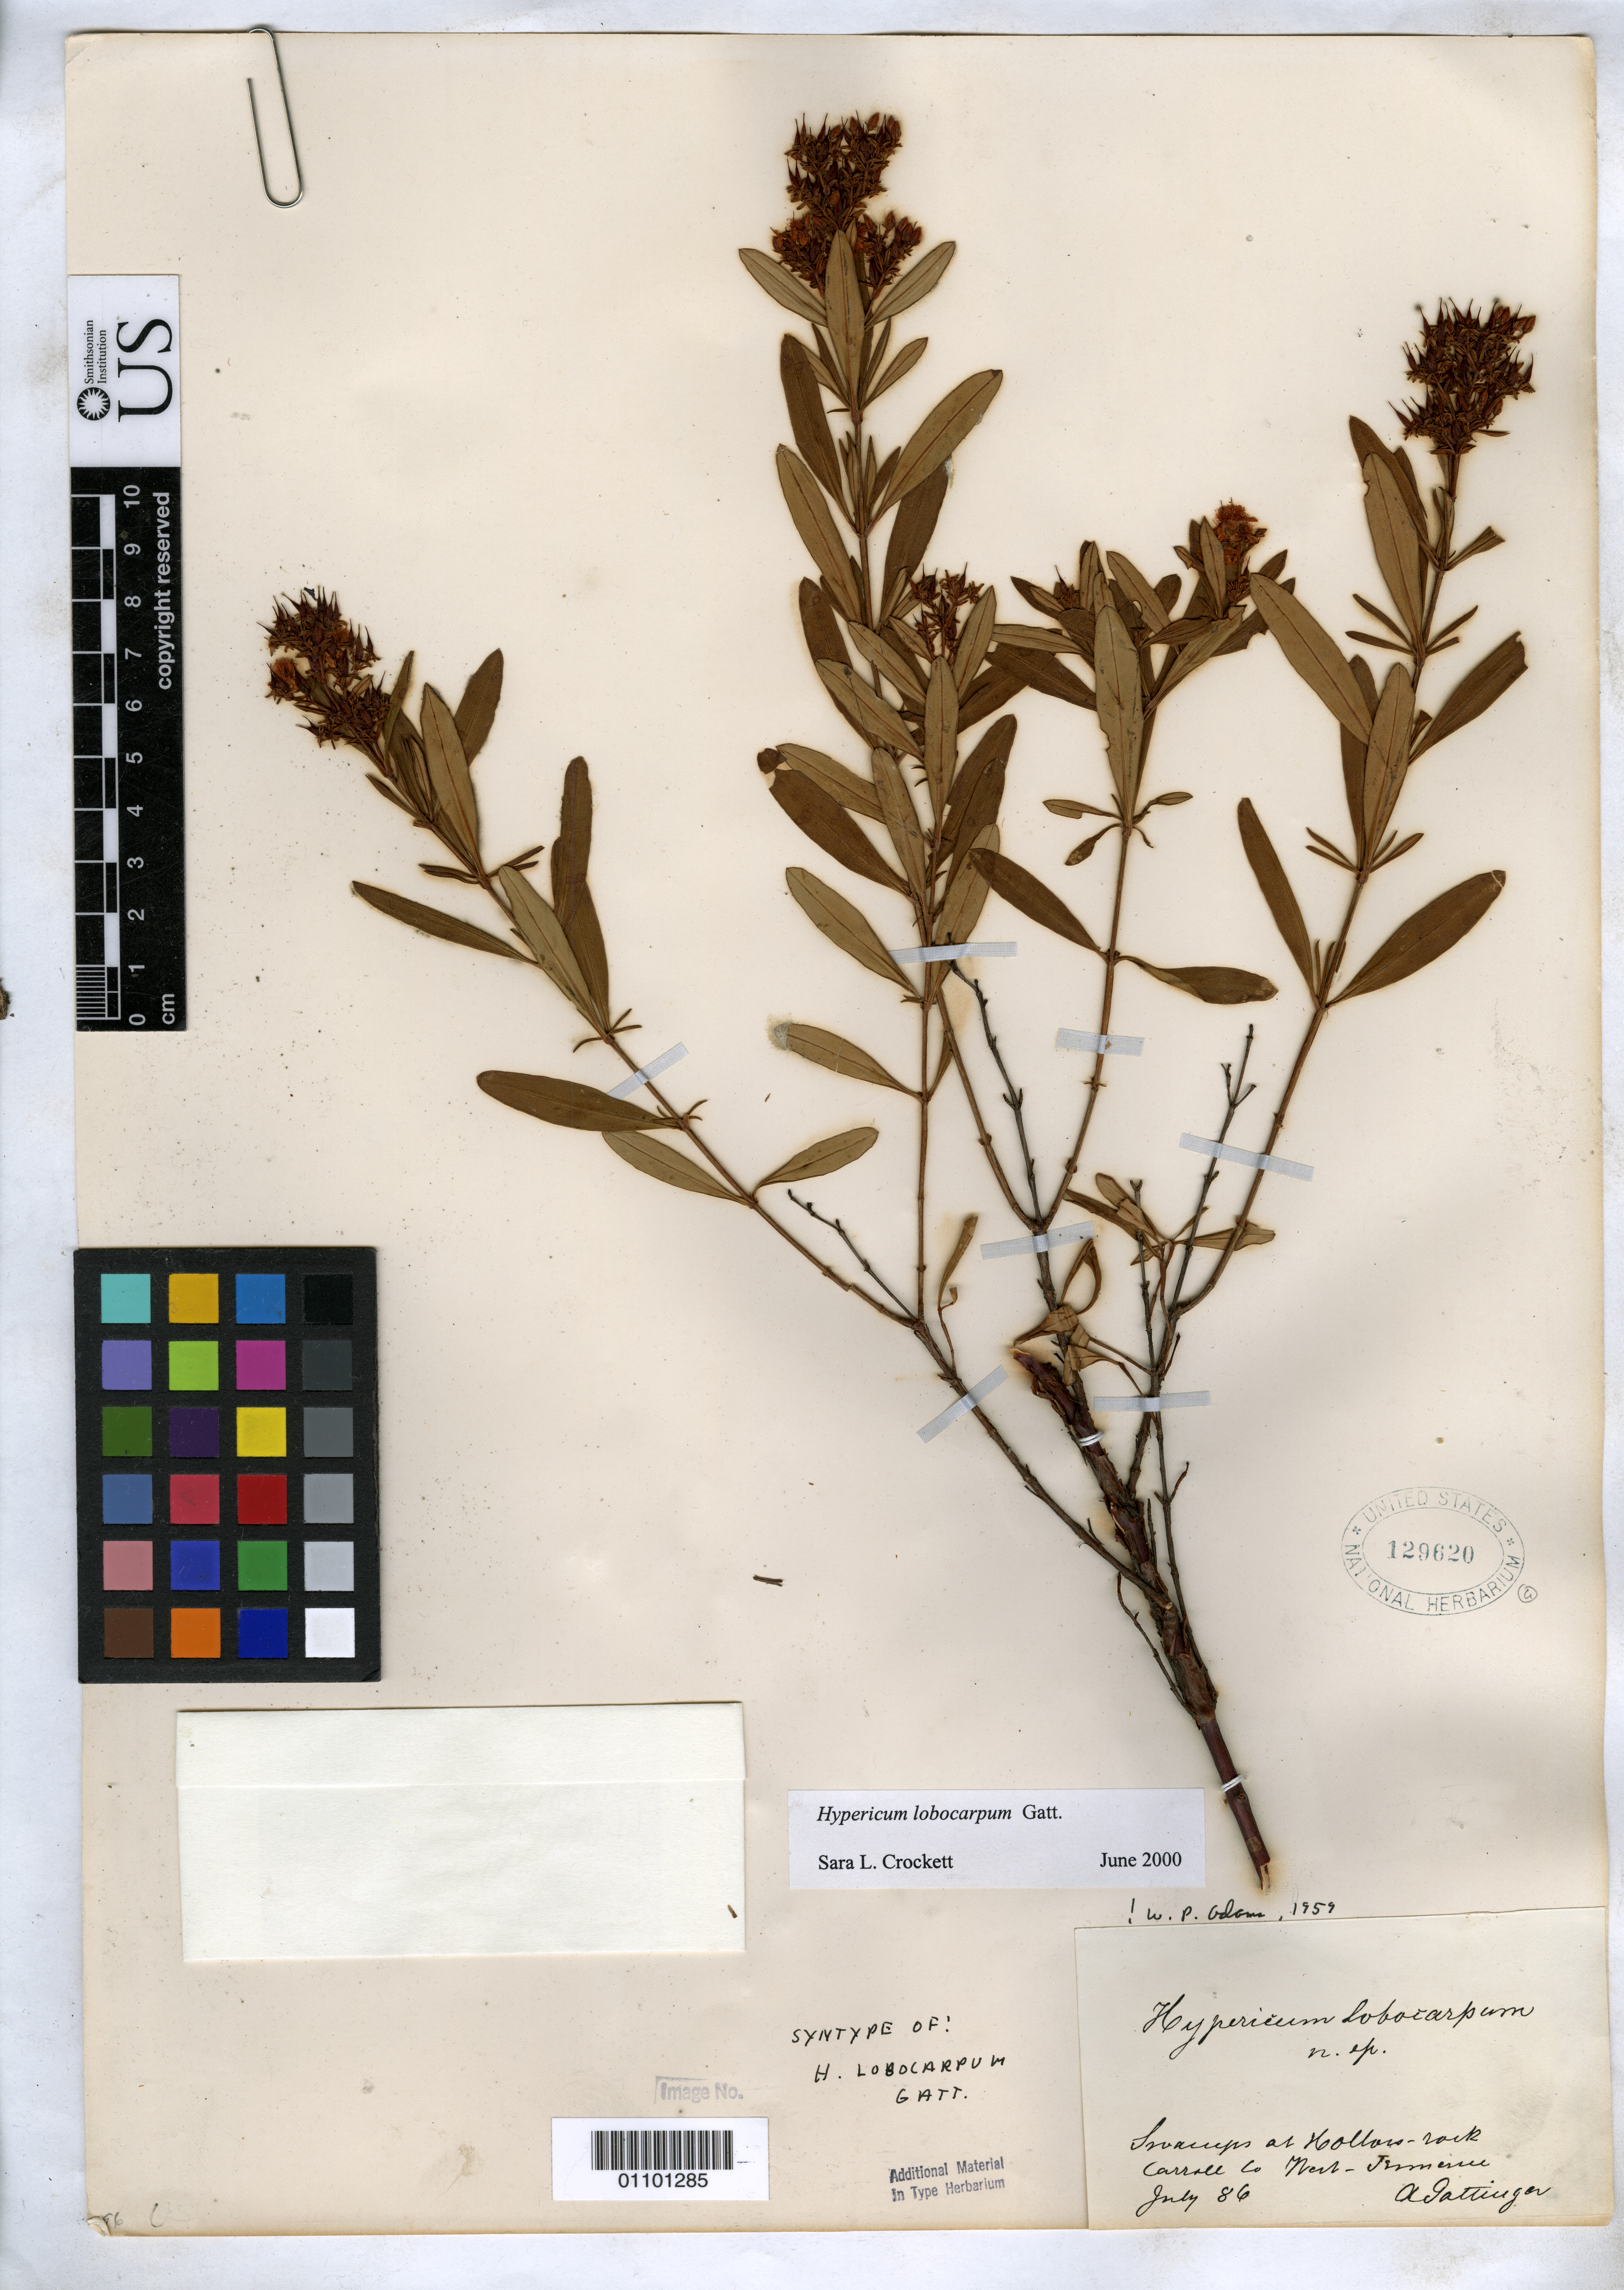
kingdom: Plantae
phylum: Tracheophyta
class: Magnoliopsida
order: Malpighiales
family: Hypericaceae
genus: Hypericum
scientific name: Hypericum lobocarpum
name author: Gatt.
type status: Syntype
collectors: A. Gattinger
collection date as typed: Jul 1886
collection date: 1886-07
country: United States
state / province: Tennessee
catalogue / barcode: US 129620